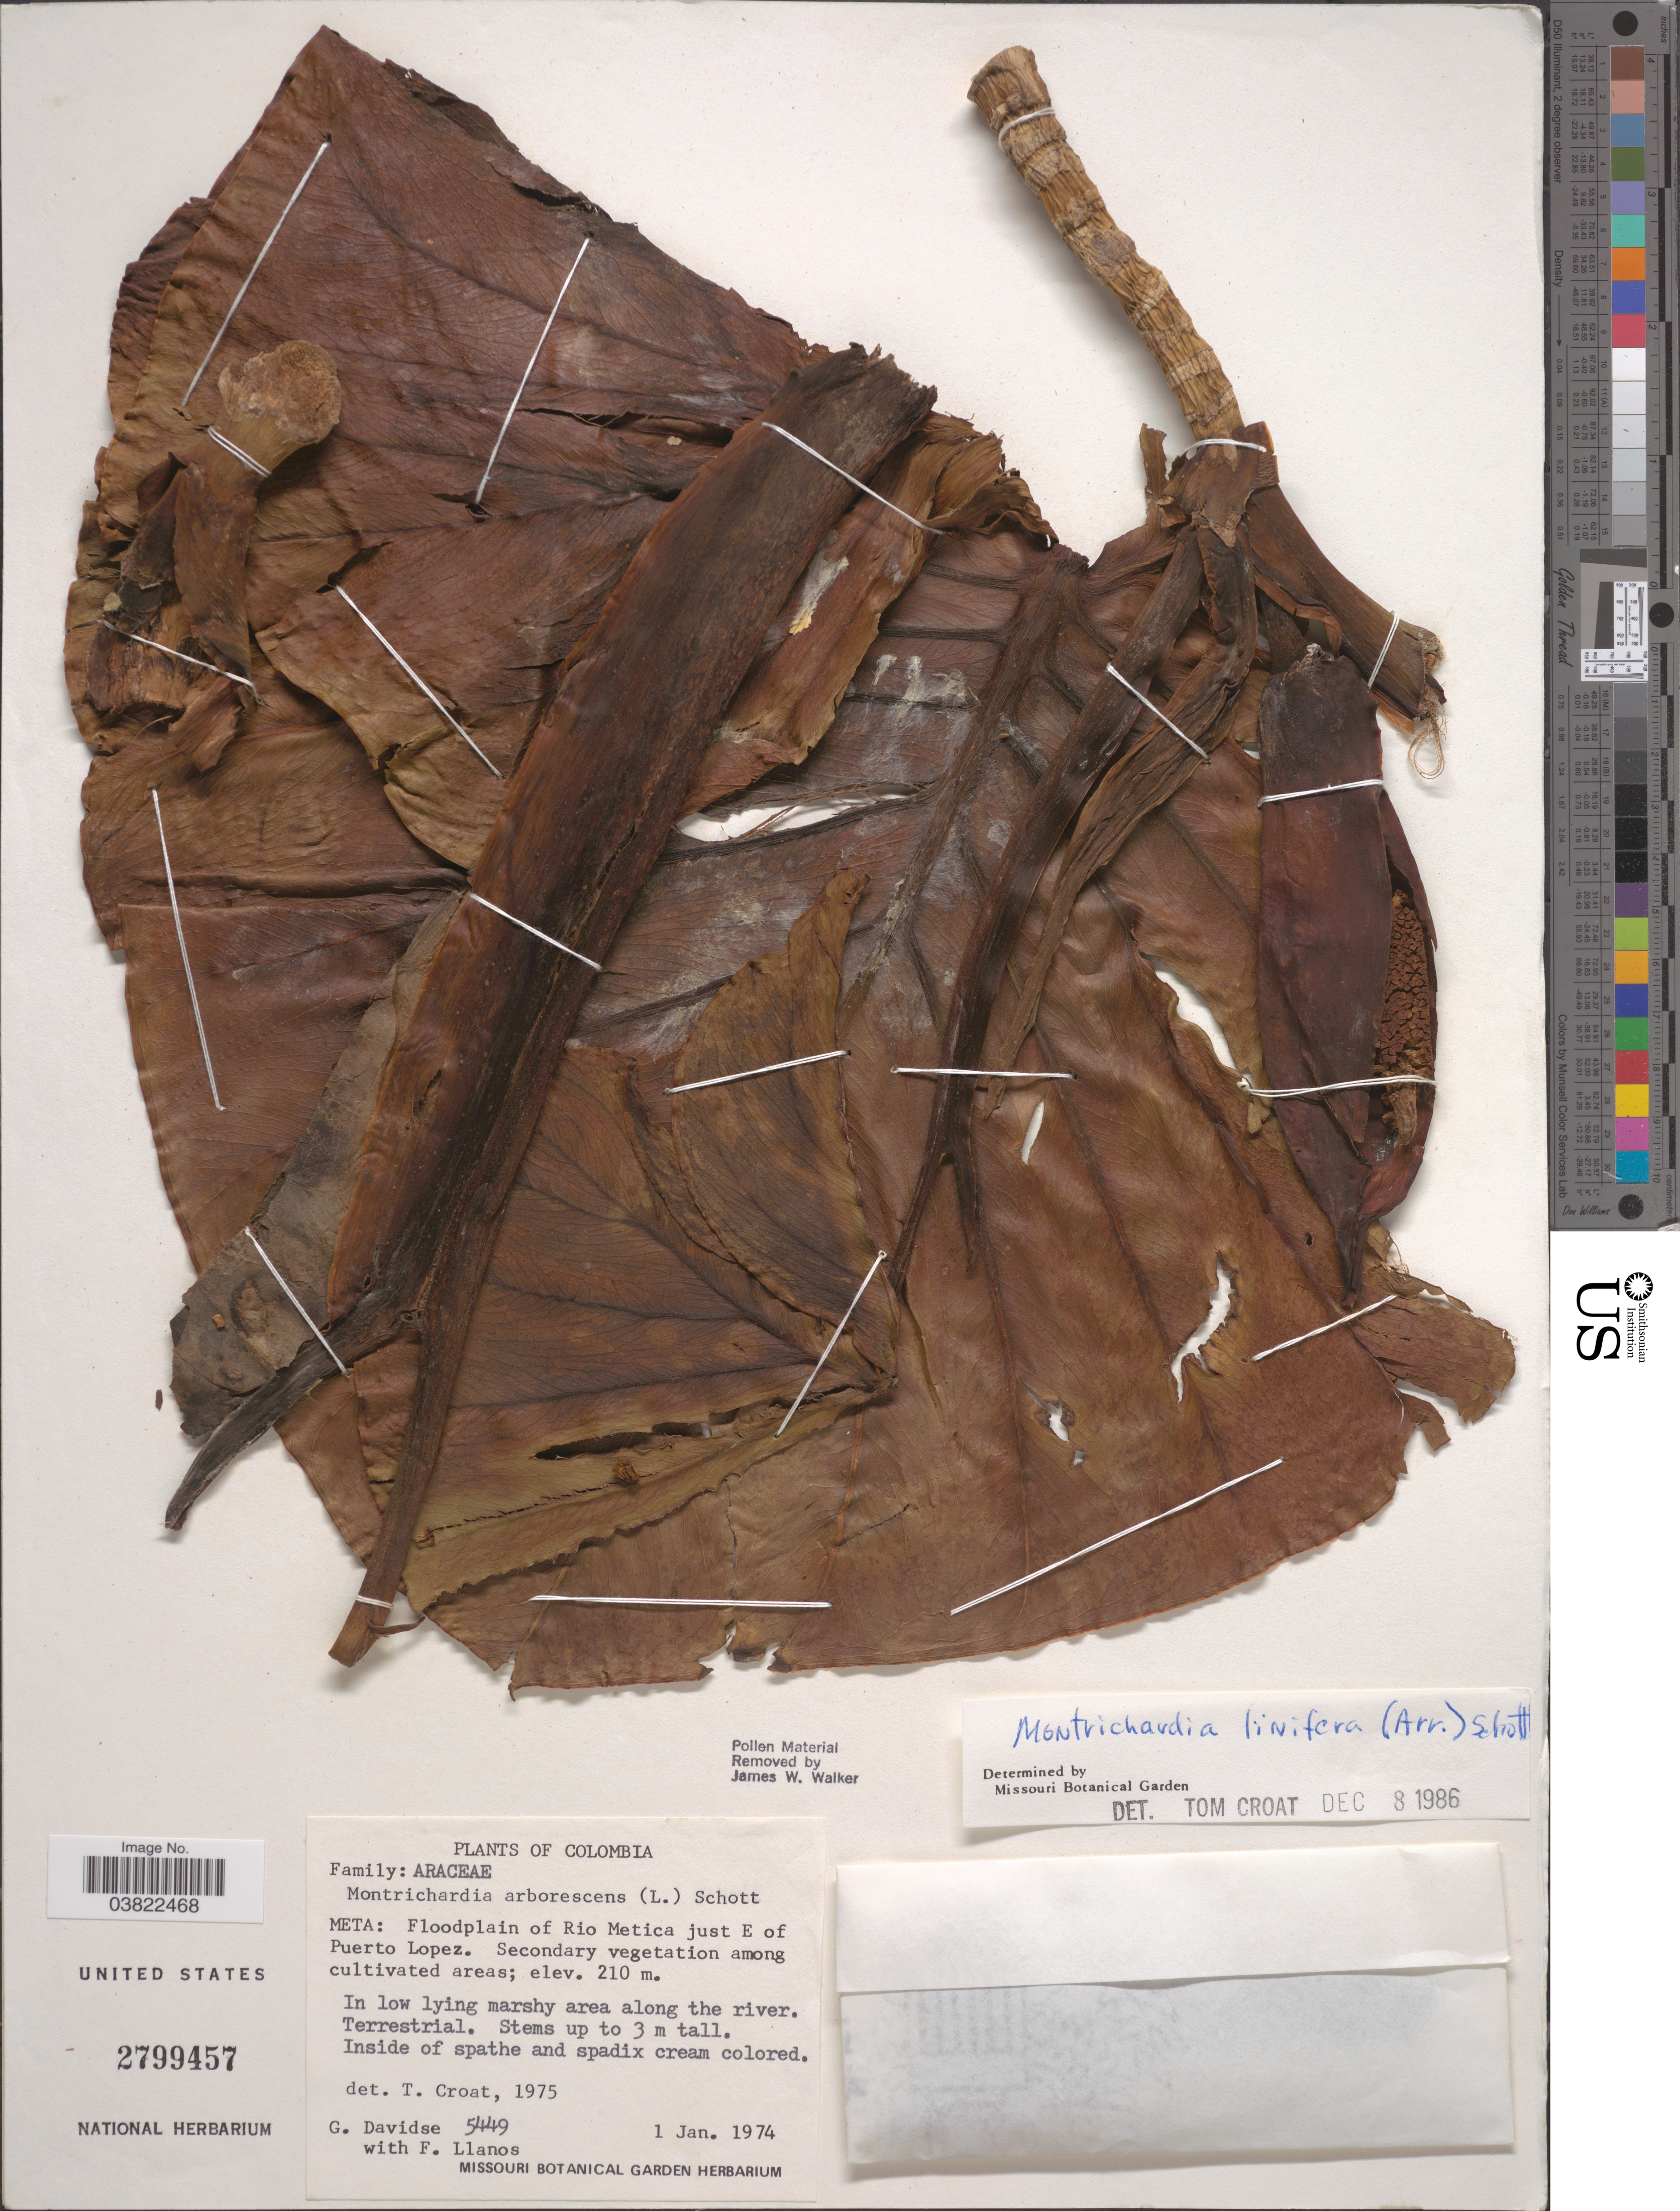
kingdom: Plantae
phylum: Tracheophyta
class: Liliopsida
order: Alismatales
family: Araceae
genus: Montrichardia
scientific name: Montrichardia linifera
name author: (Arruda) Schott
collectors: G. Davidse & F. Llanos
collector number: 5449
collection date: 1974-01-01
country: Colombia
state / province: Meta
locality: Floodplain of Rio Metica just E of Puerto Lopez. Secondary vegetation among cultivated areas.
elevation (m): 210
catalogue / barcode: US 2799457